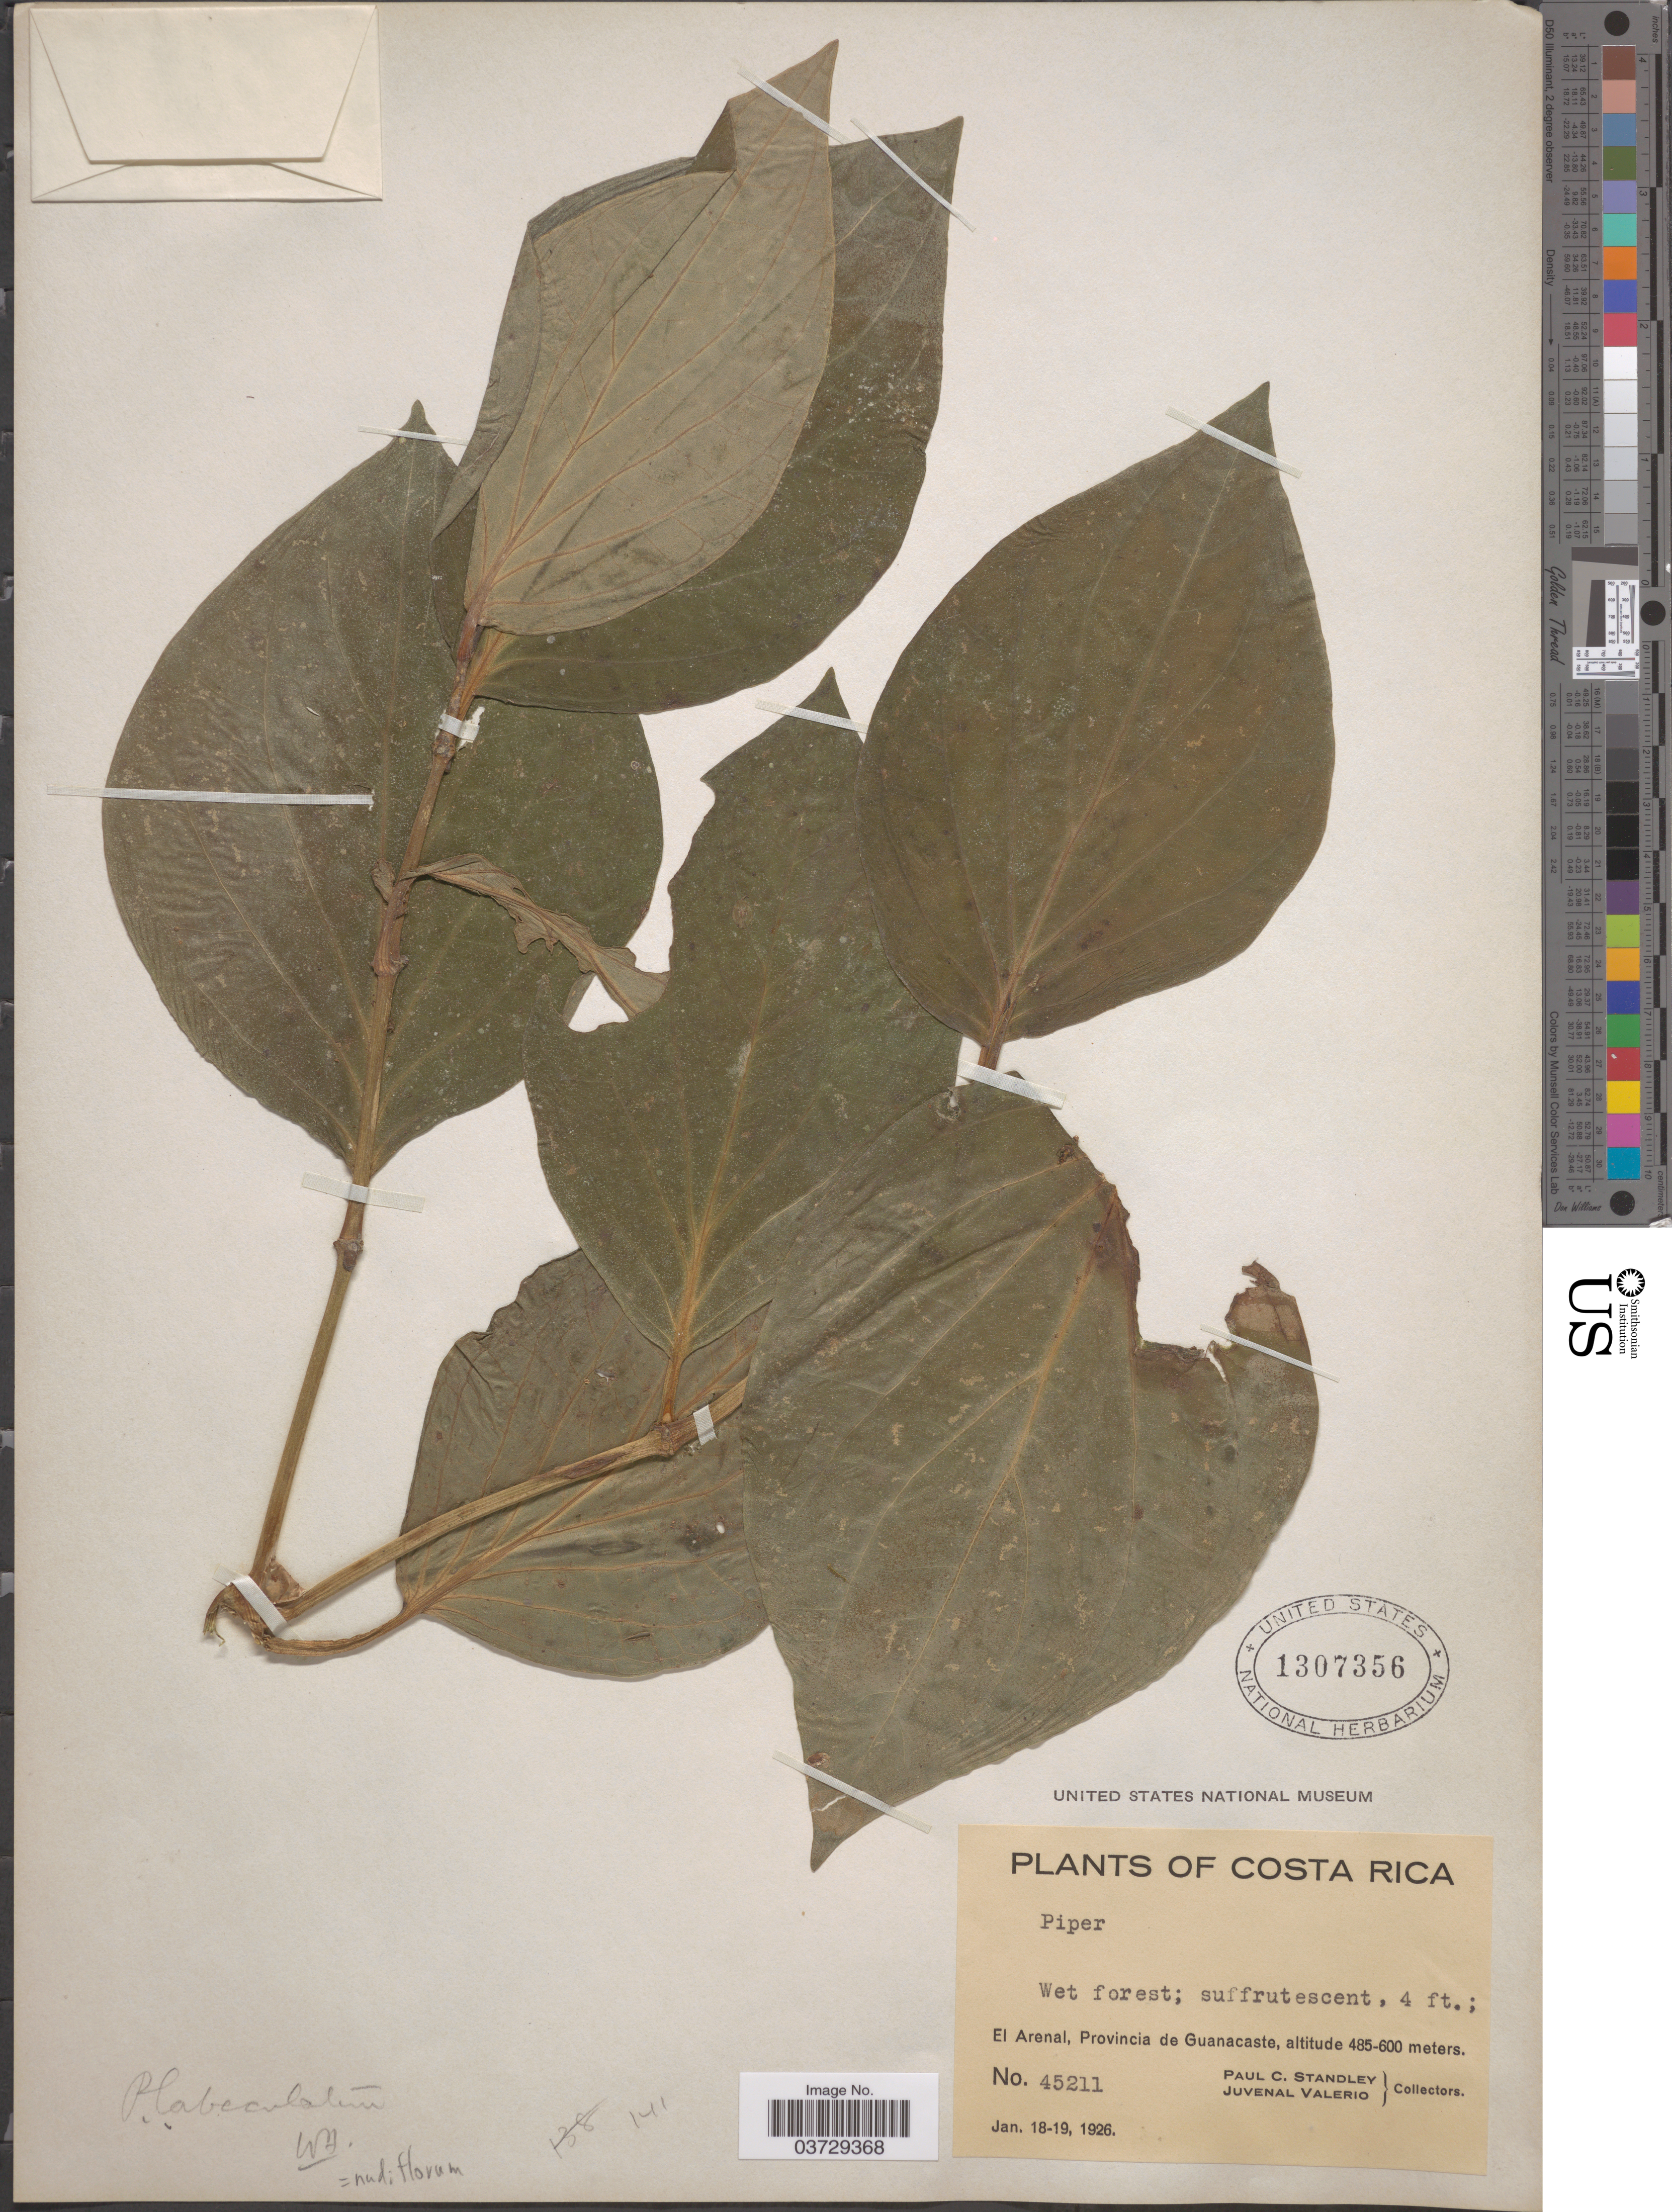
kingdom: Plantae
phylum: Tracheophyta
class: Magnoliopsida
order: Piperales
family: Piperaceae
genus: Piper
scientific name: Piper nudifolium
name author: C. DC.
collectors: P. C. Standley & J. Valerio R.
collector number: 45211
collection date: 1926-01-18/1926-01-19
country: Costa Rica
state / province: Guanacaste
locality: El Arenal.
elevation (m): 485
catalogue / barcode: US 1307356